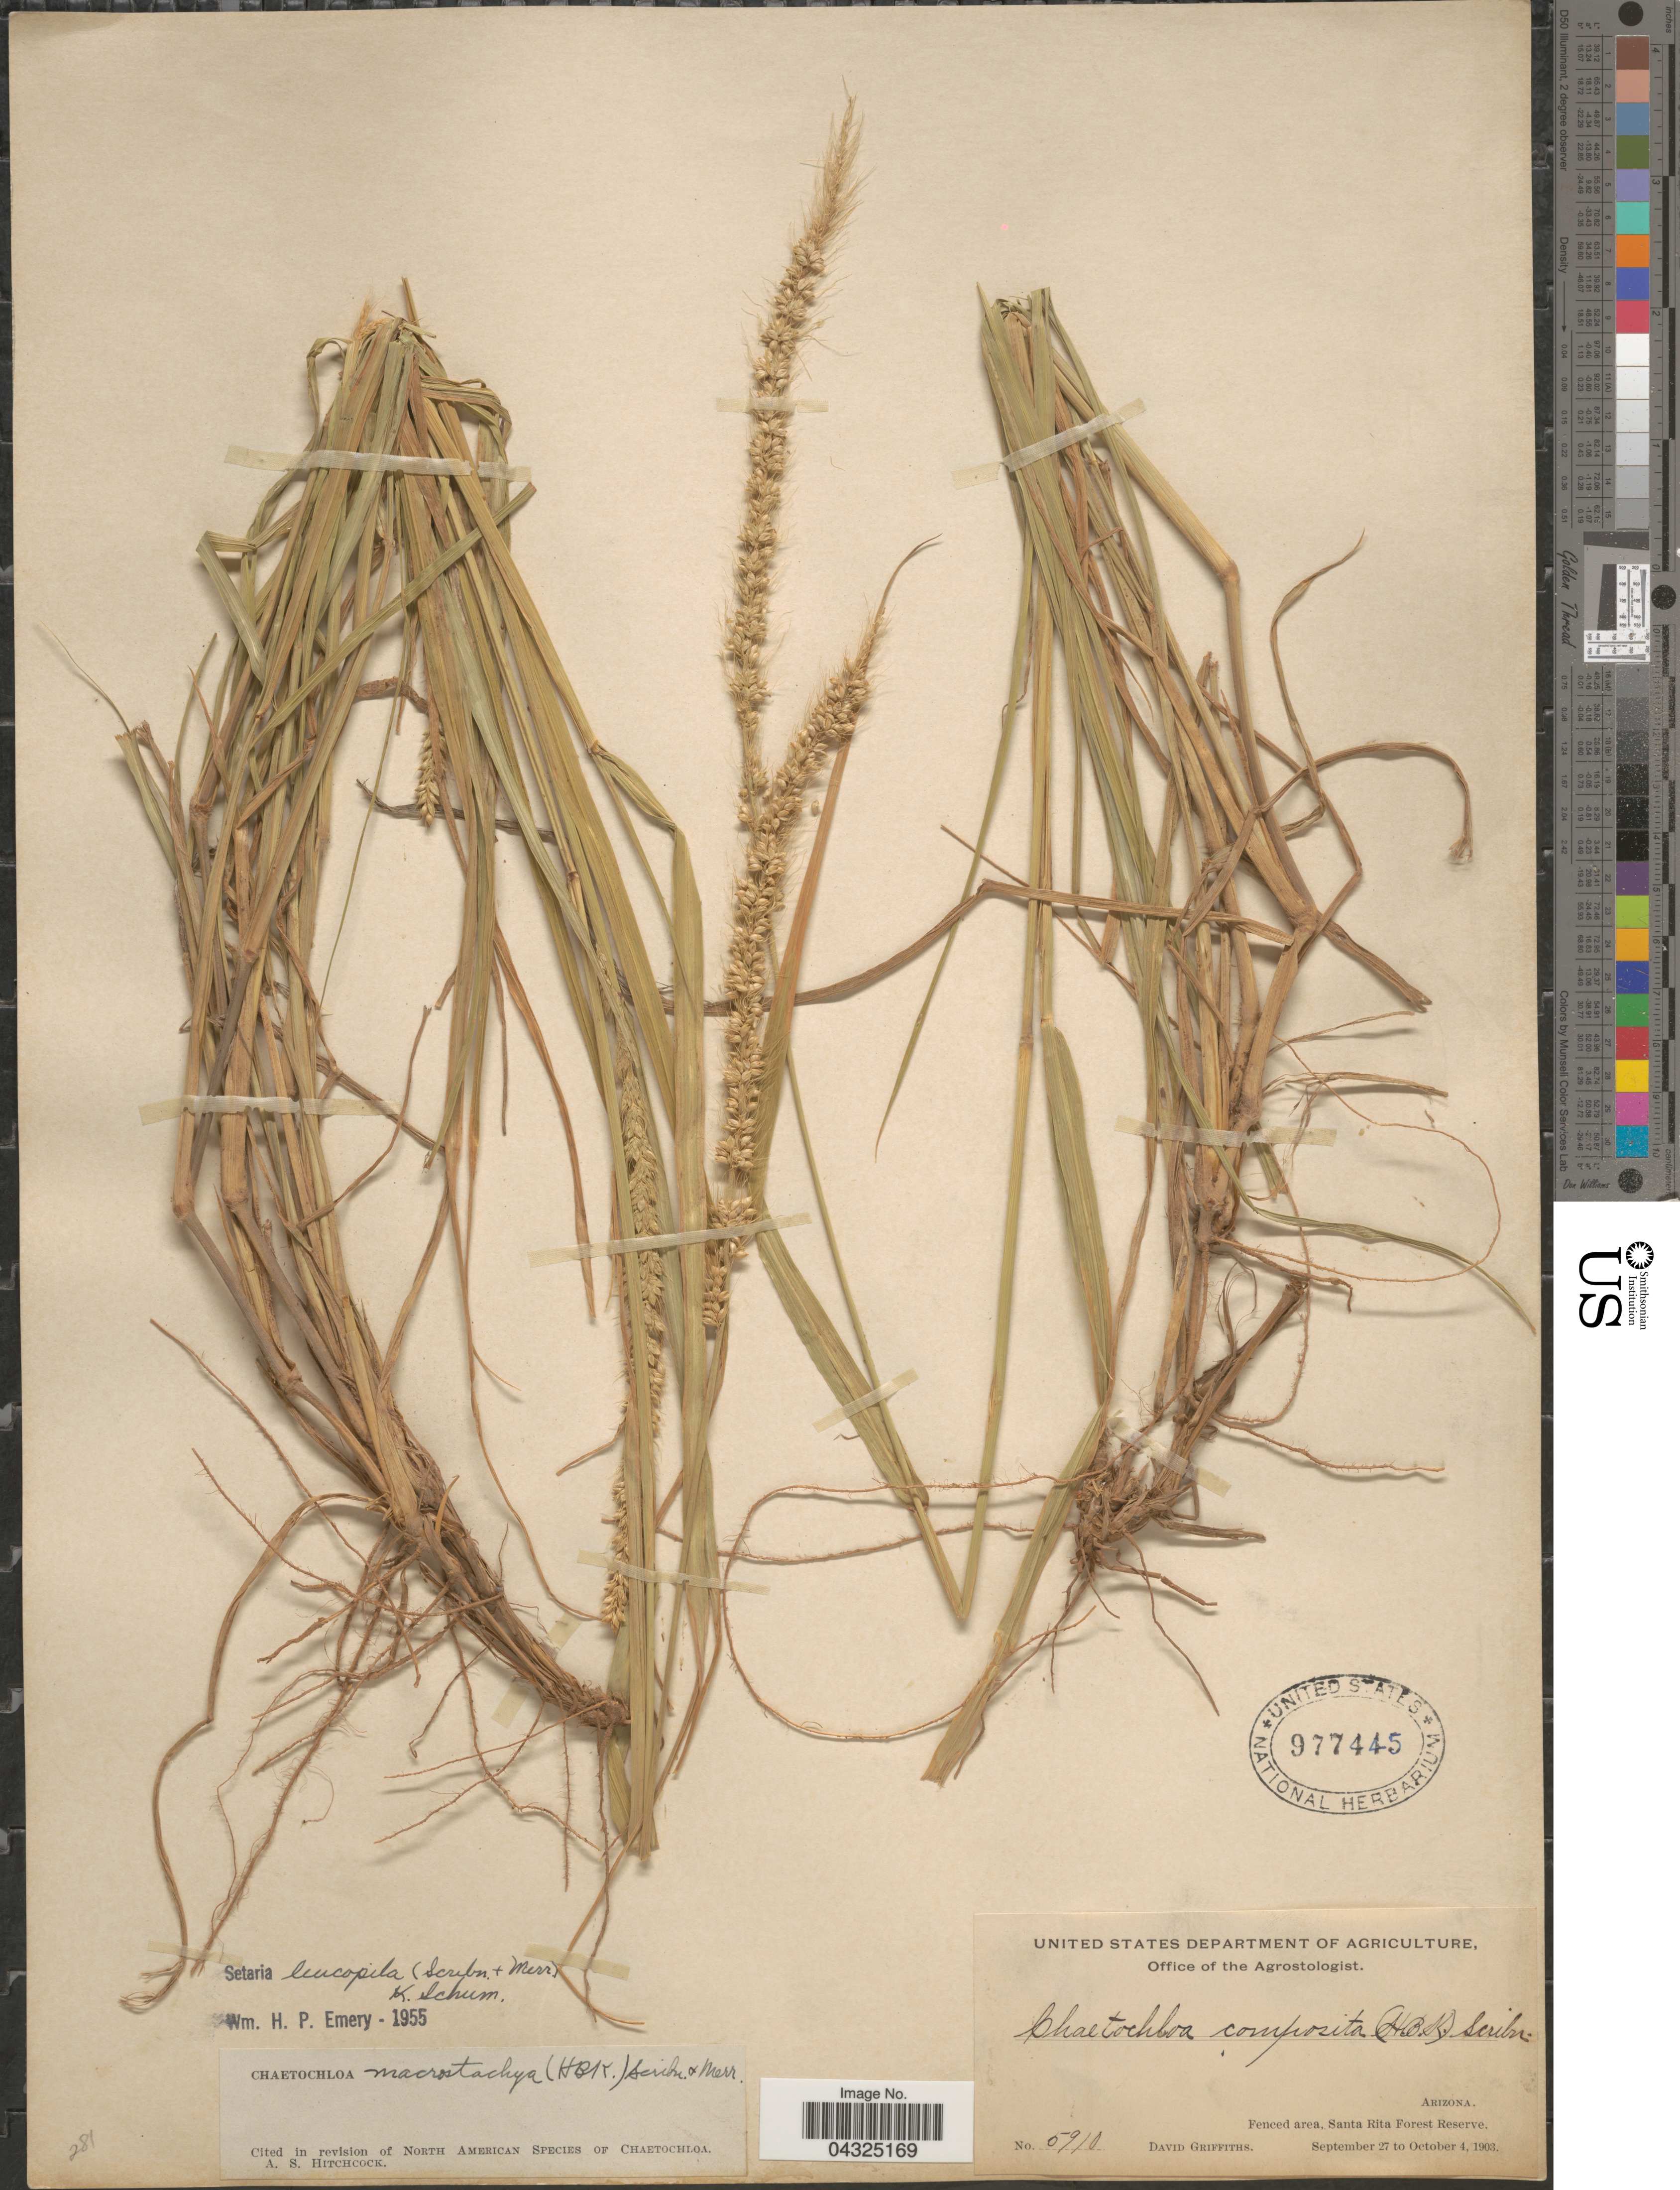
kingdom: Plantae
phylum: Tracheophyta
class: Liliopsida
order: Poales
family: Poaceae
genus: Setaria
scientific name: Setaria leucopila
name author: (Scribn. & Merr.) K. Schum.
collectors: D. Griffiths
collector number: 5910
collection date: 1903-09-27/1903-10-04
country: United States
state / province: Arizona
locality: Fenced area, Santa Rita Forest Reserve.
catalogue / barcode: US 977445